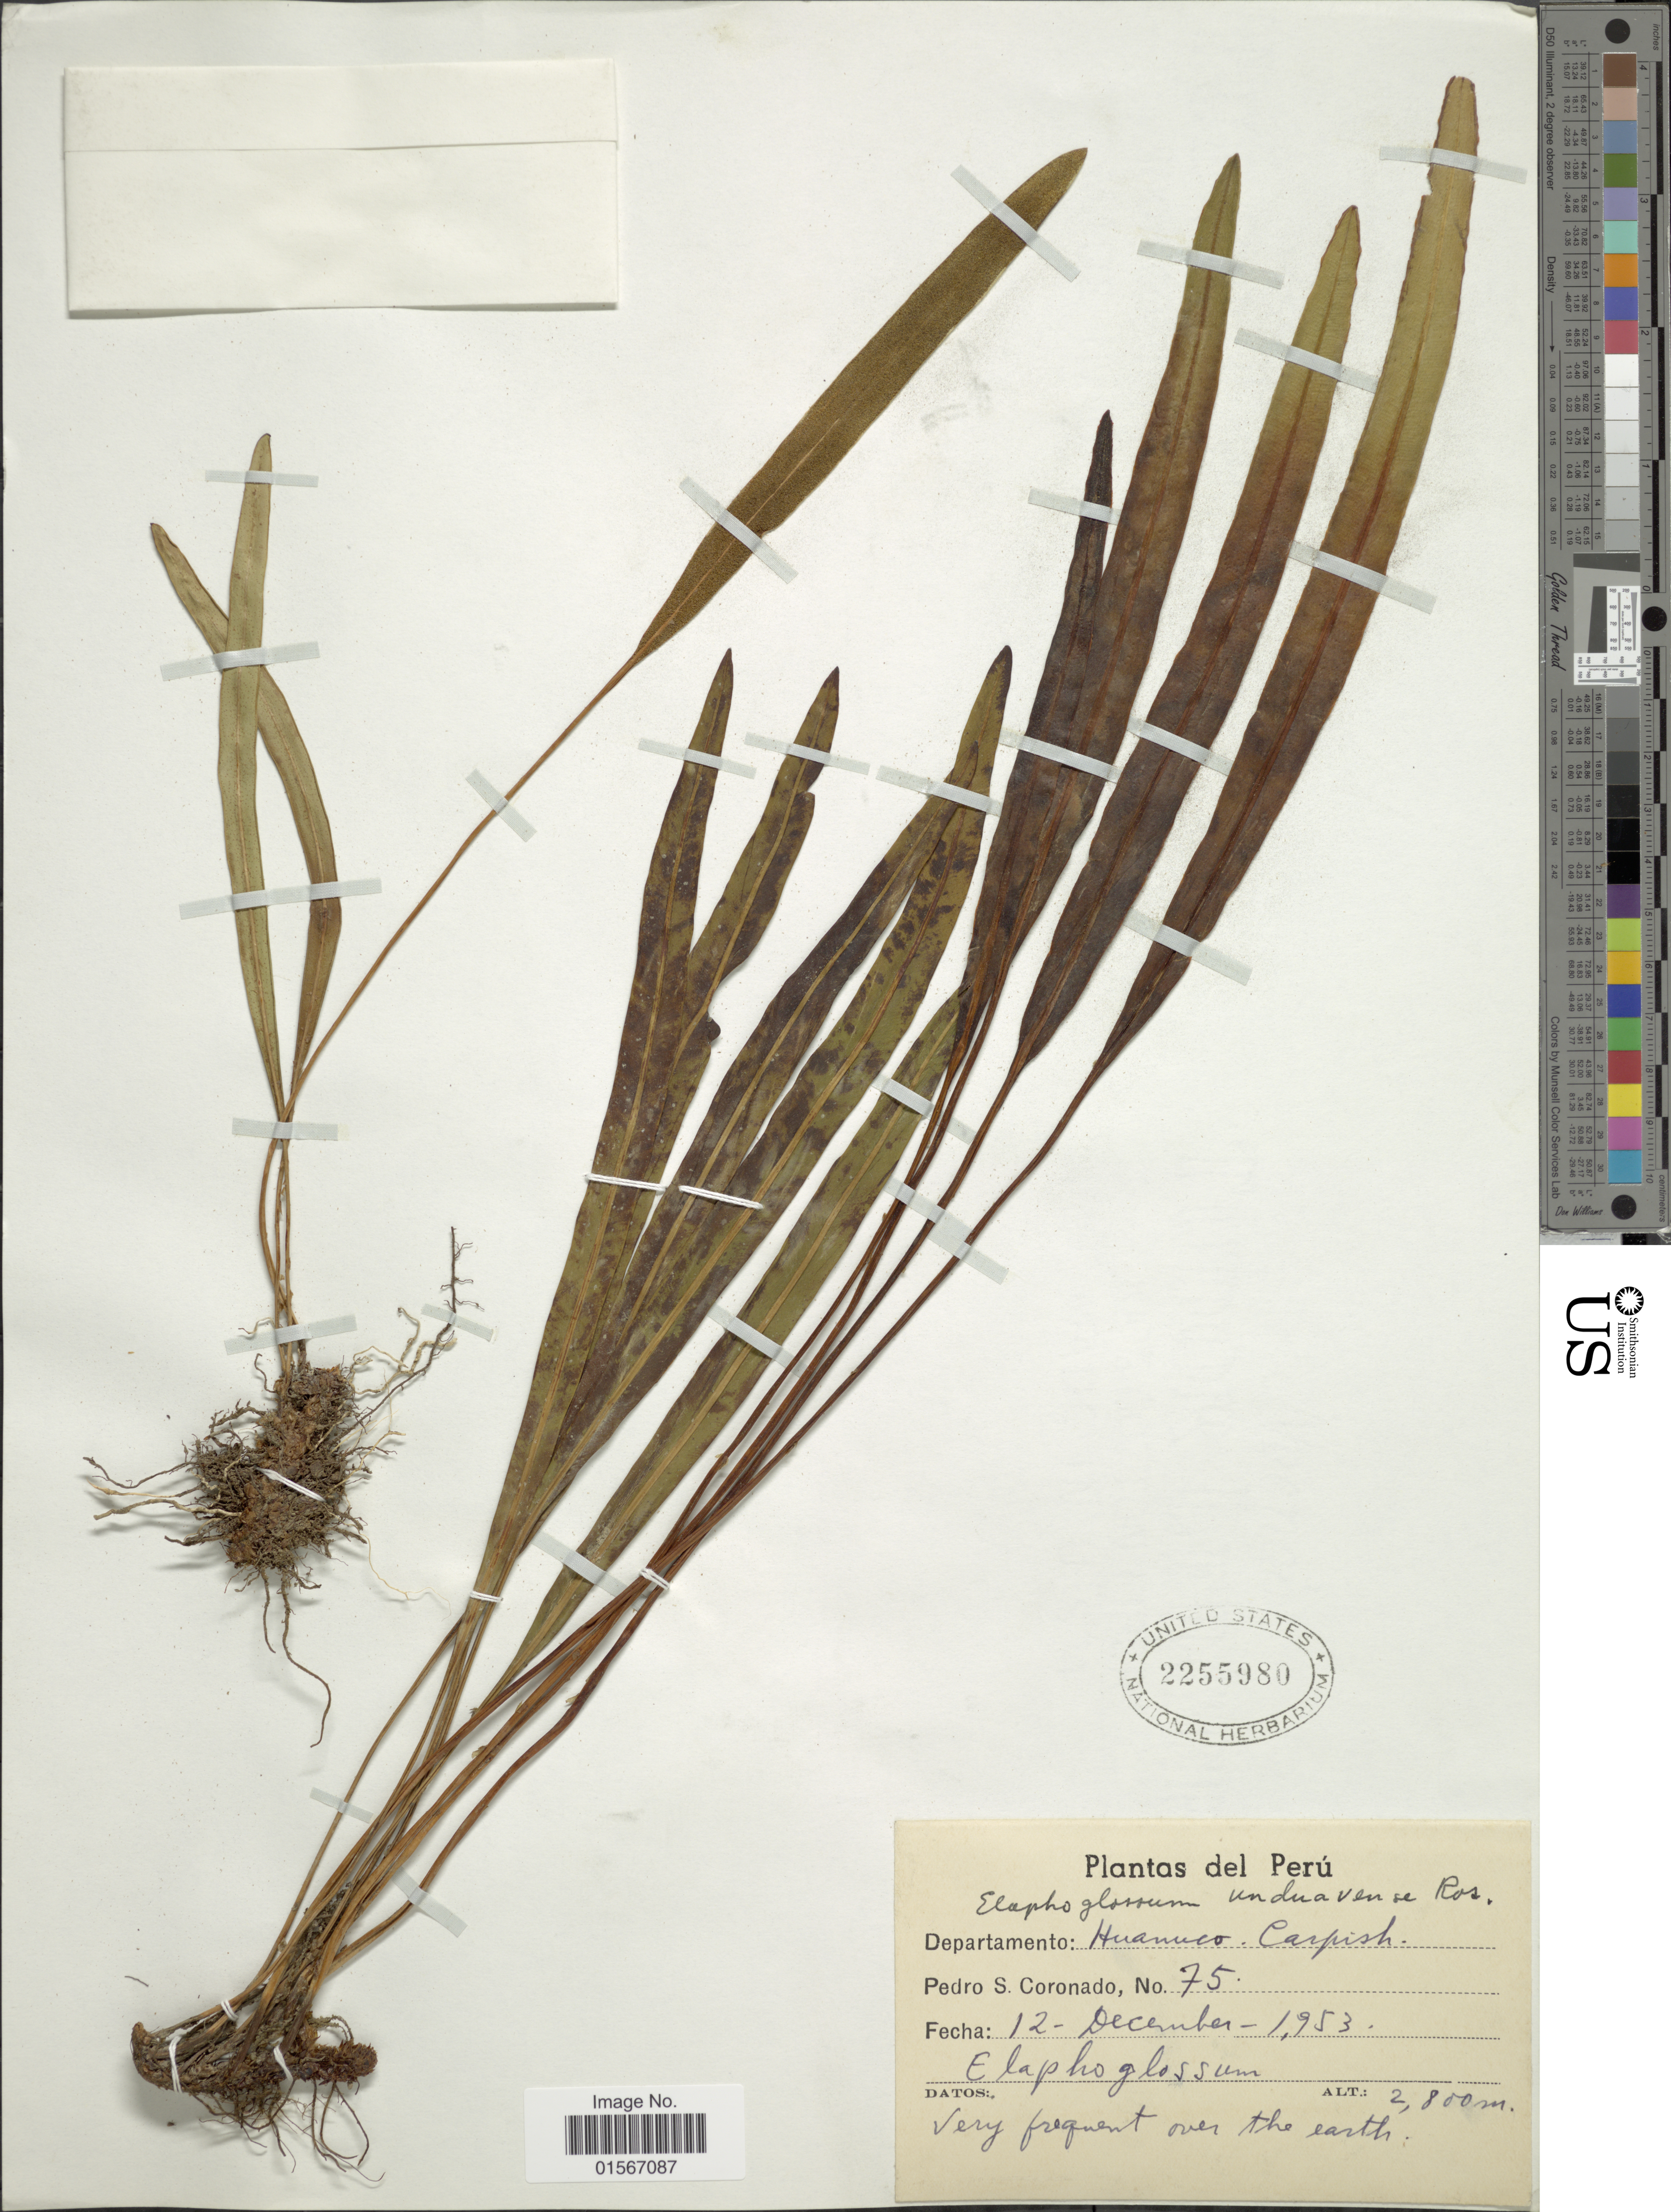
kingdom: Plantae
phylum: Tracheophyta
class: Polypodiopsida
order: Polypodiales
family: Dryopteridaceae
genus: Elaphoglossum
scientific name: Elaphoglossum minutum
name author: (Pohl ex Fée) T. Moore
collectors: P. Coronado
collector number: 75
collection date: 1953-12-12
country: Peru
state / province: Huánuco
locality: Departamento: Huanuco, Carpish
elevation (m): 2800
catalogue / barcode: US 2255980